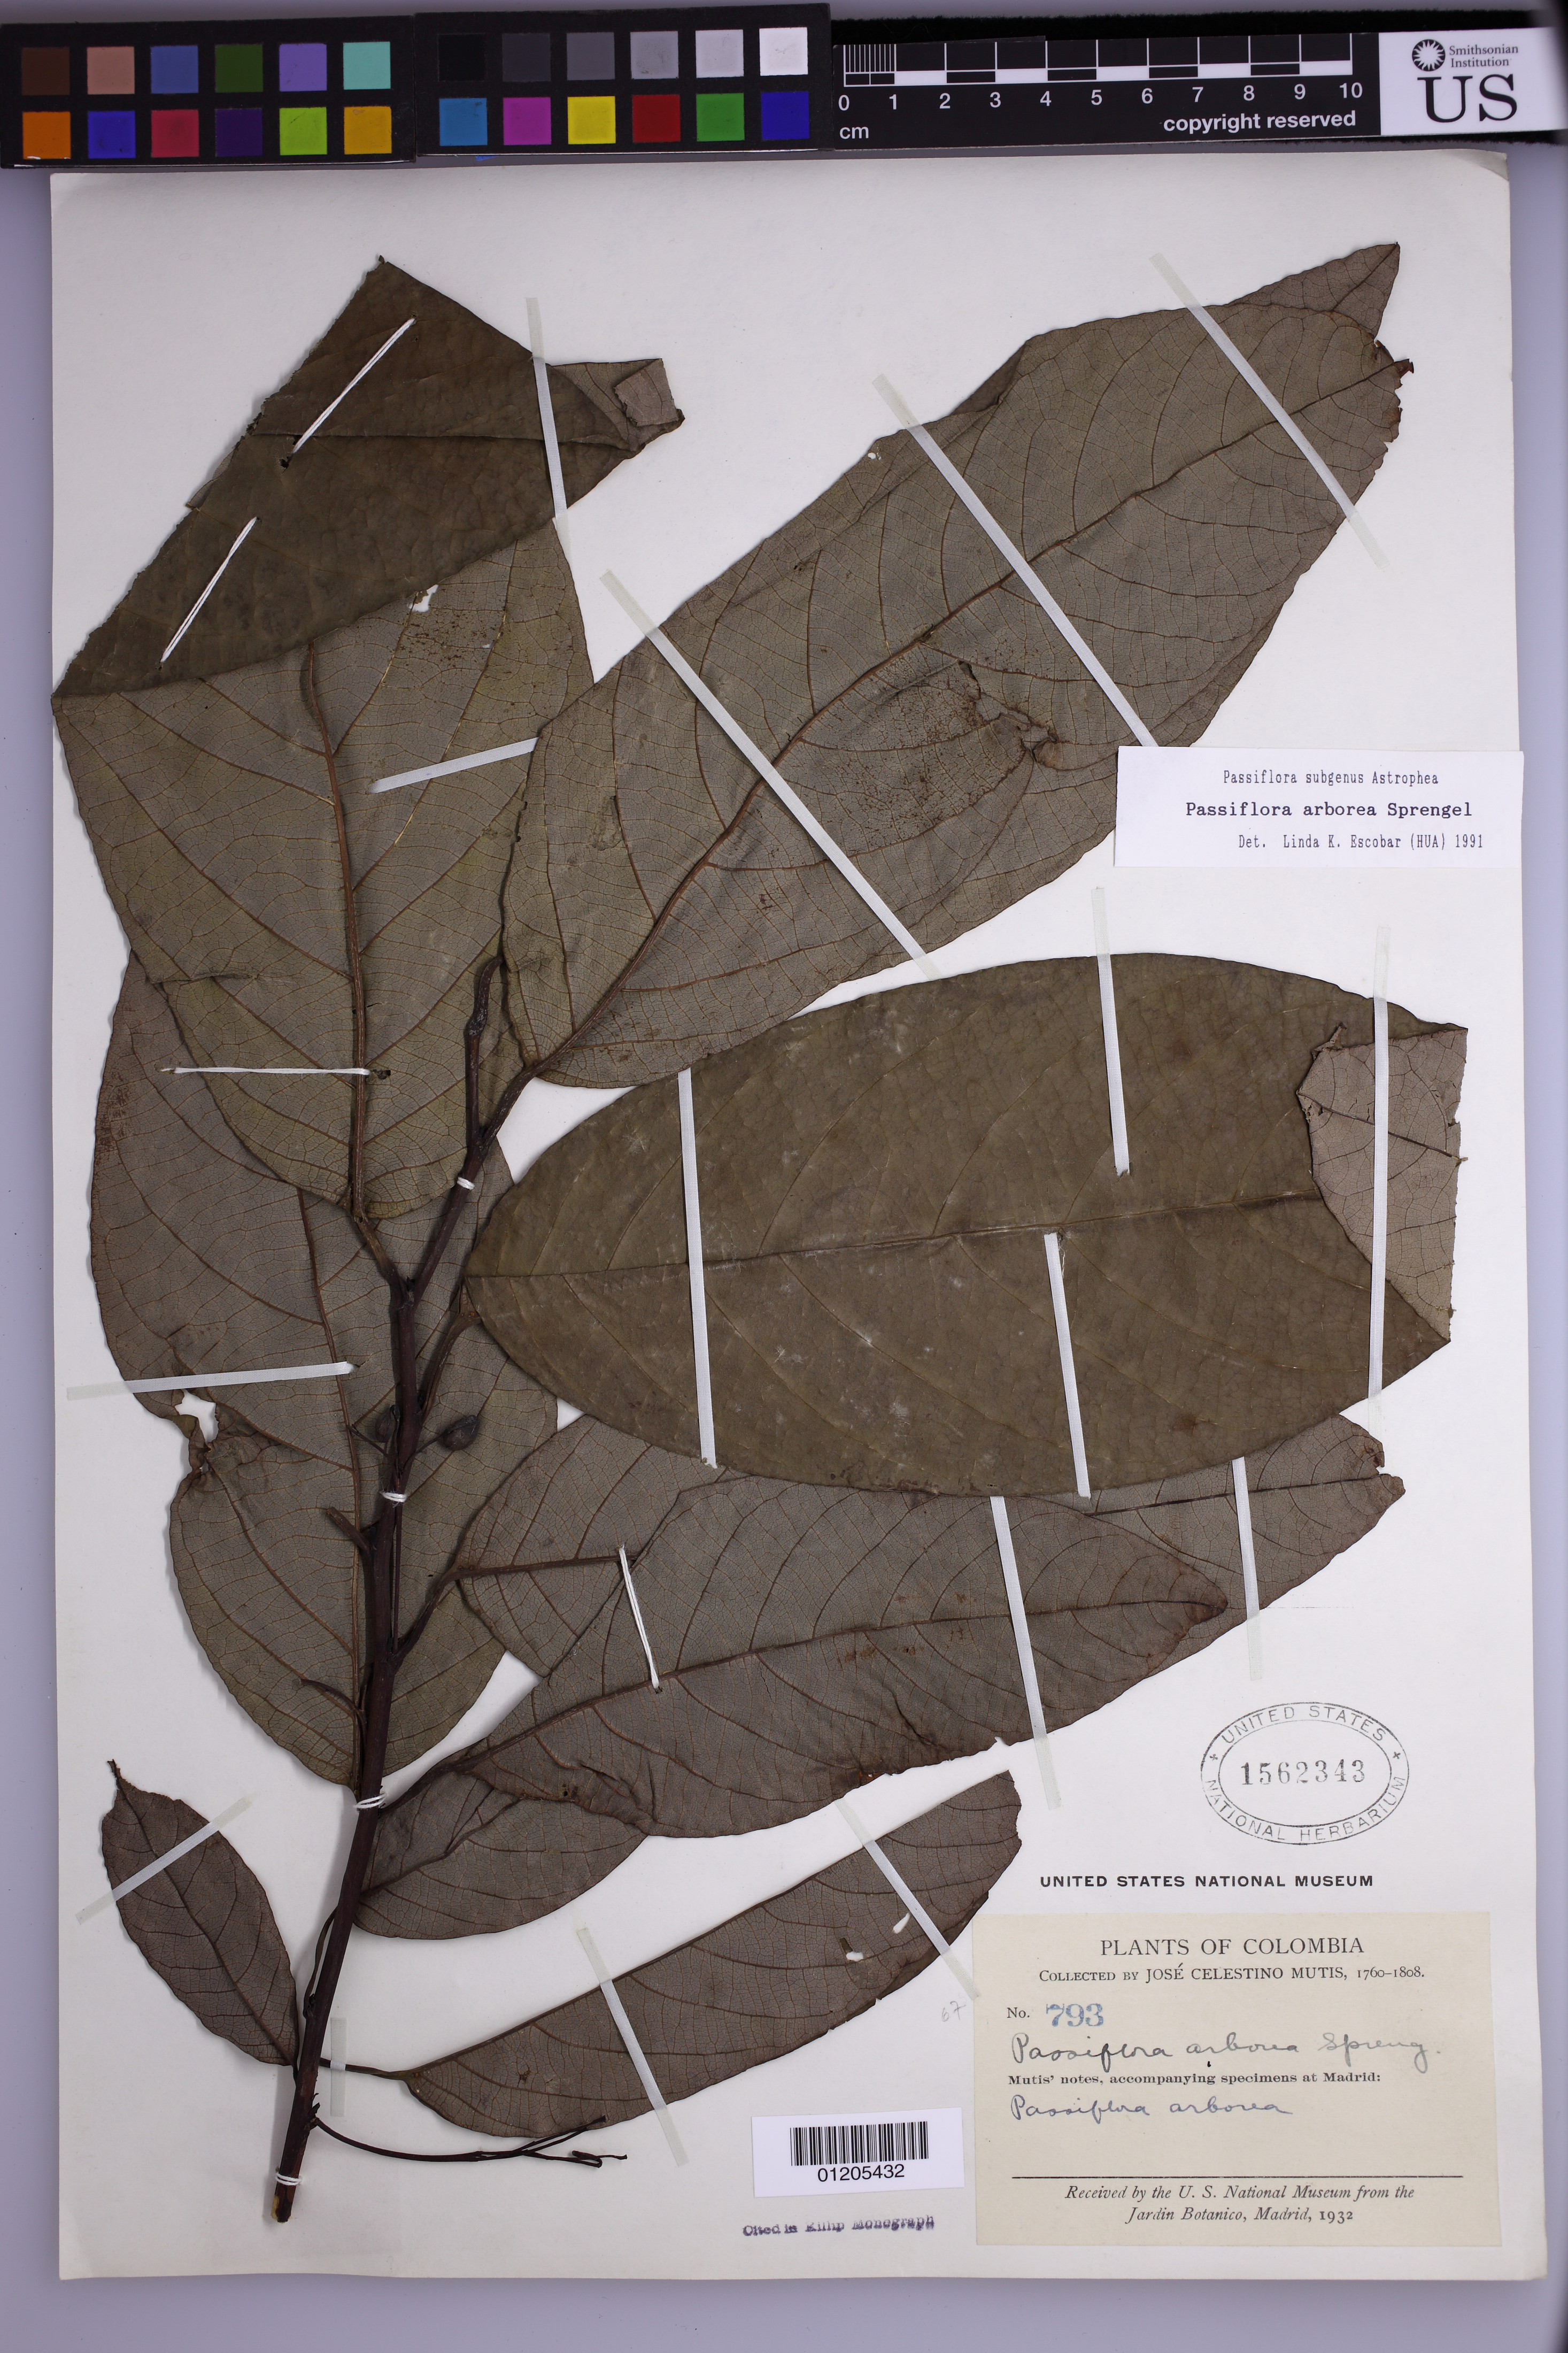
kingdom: Plantae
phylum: Tracheophyta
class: Magnoliopsida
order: Malpighiales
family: Passifloraceae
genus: Passiflora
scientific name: Passiflora arborea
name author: Spreng.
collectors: J. C. B. Mutis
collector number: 793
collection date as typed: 1760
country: Colombia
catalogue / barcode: US 1562343